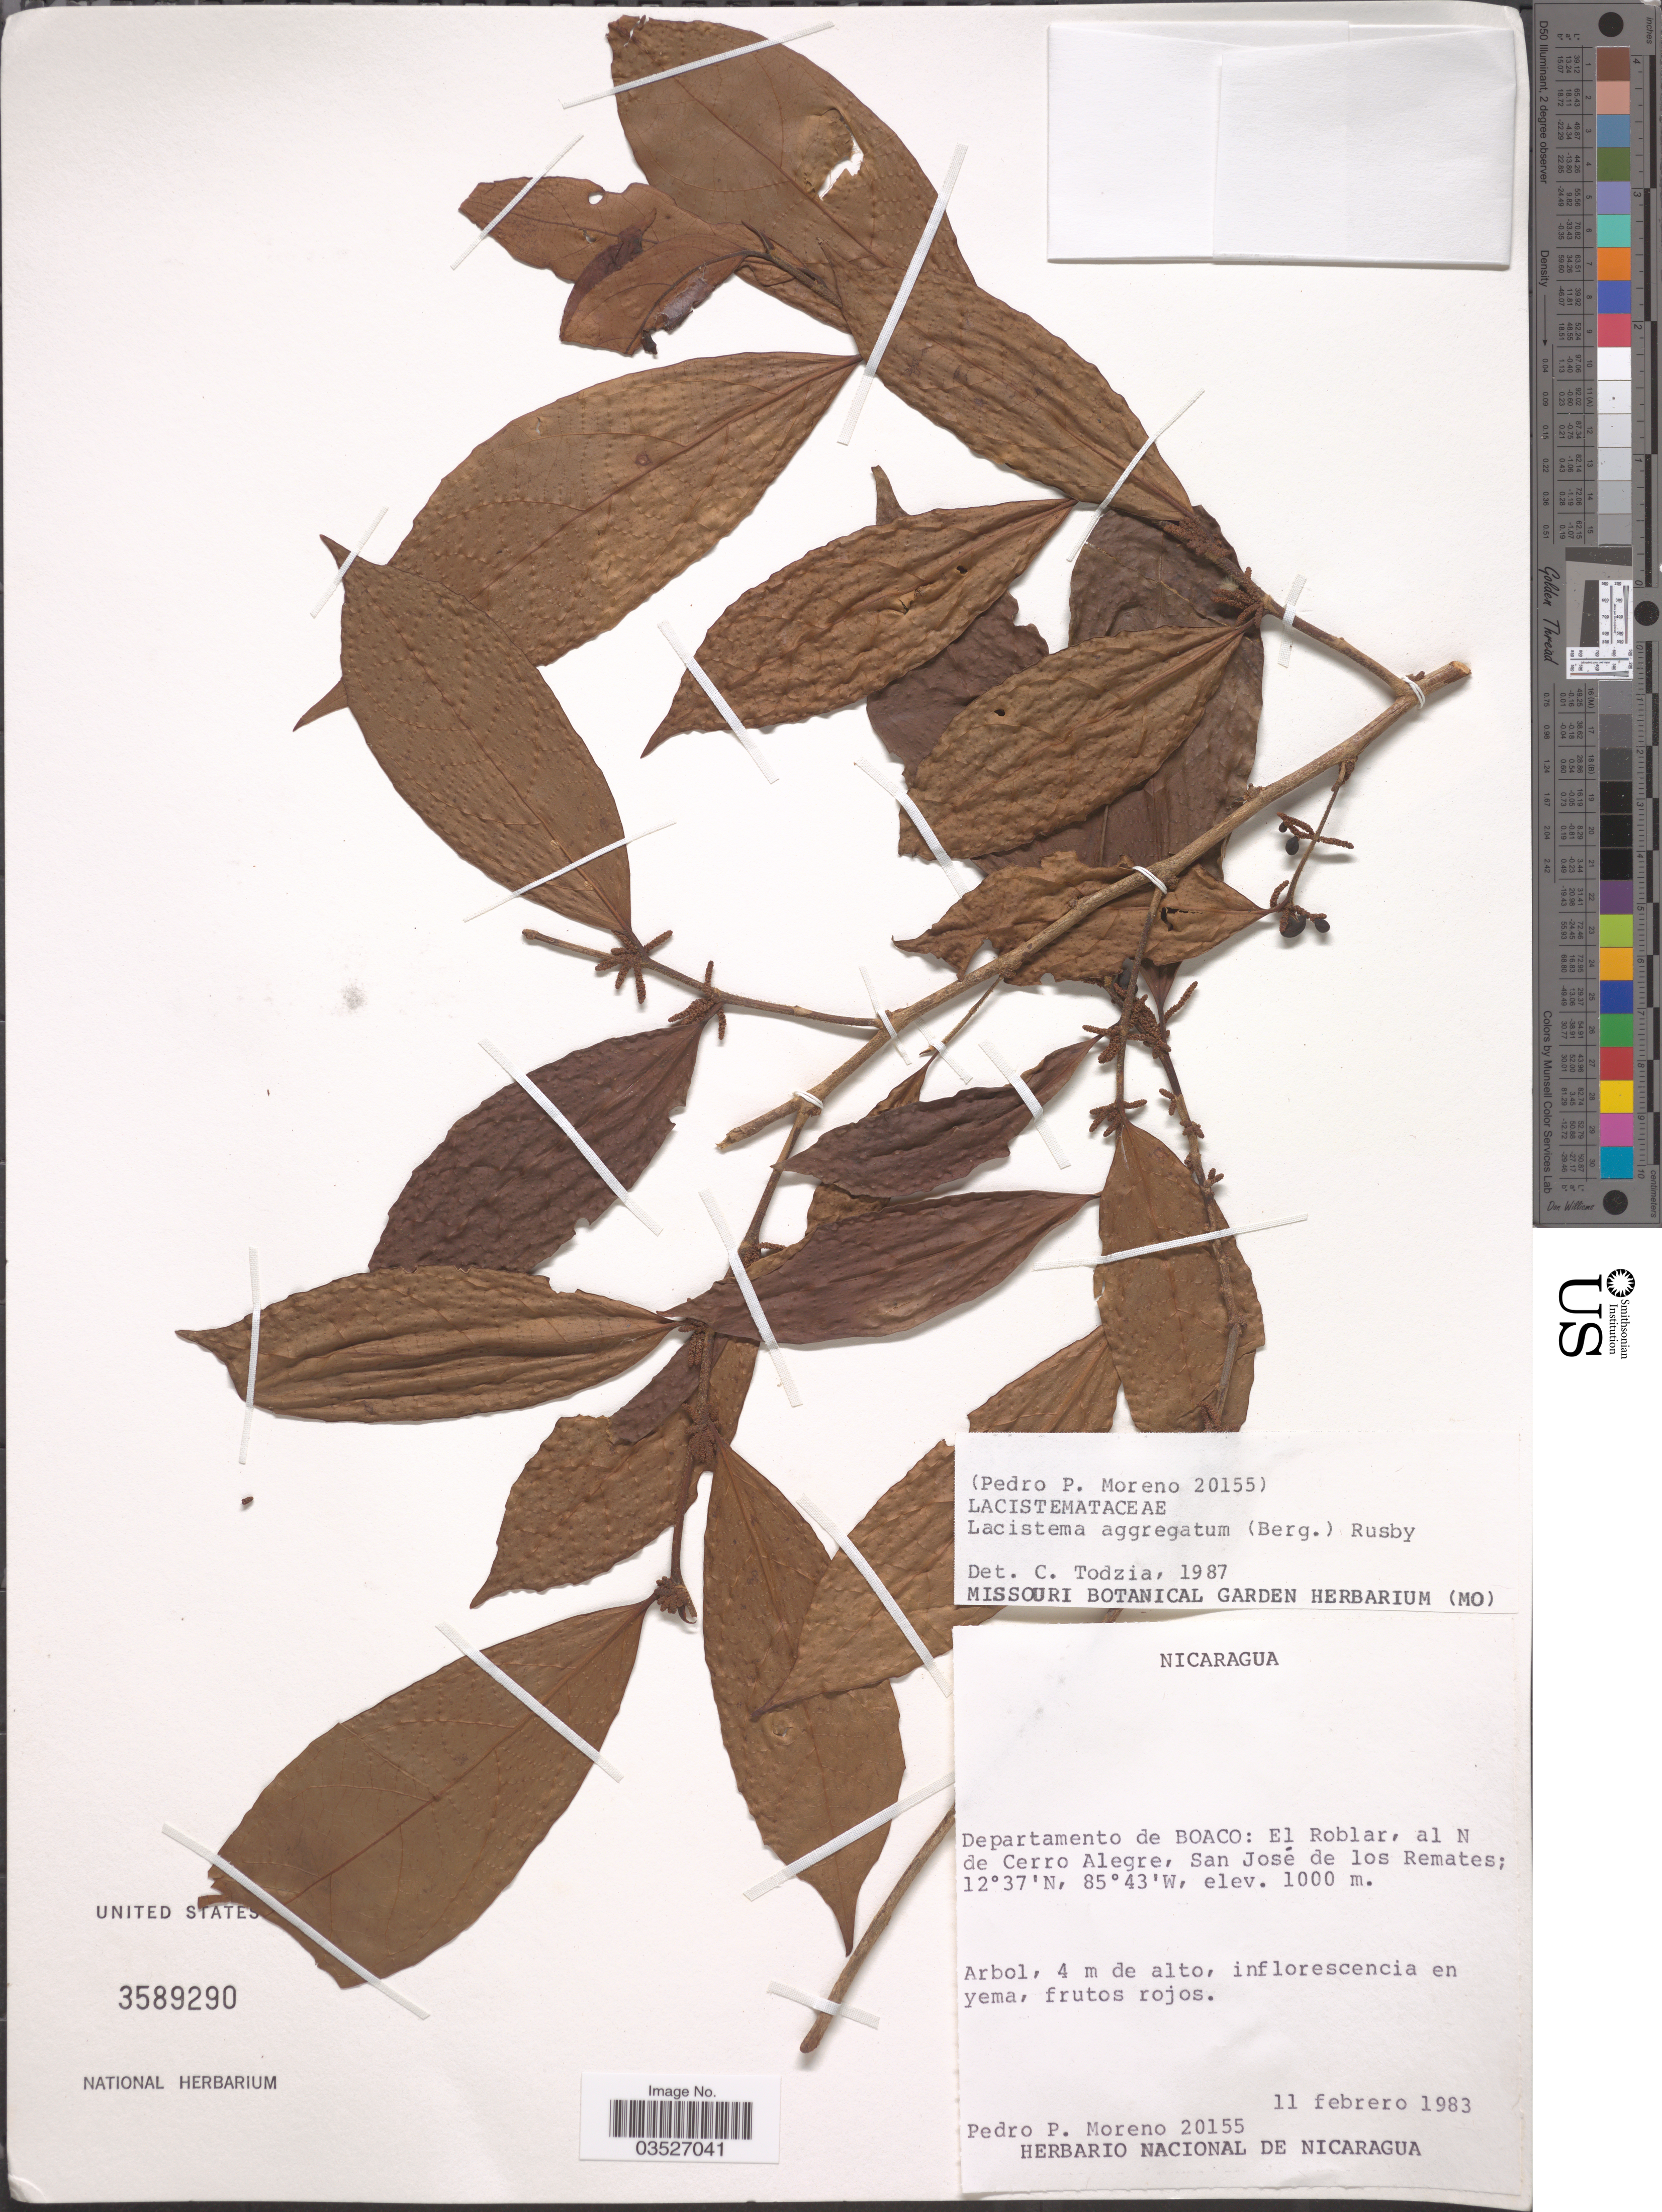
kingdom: Plantae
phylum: Tracheophyta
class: Magnoliopsida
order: Malpighiales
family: Lacistemataceae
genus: Lacistema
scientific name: Lacistema aggregatum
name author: (P.J. Bergius) Rusby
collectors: P. Moreno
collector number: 20155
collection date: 1983-02-11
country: Nicaragua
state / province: Boaco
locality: Departamento de Boaco: El Roblar, al N de Cerro Alegre, San José de los Remates.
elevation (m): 1000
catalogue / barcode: US 3589290